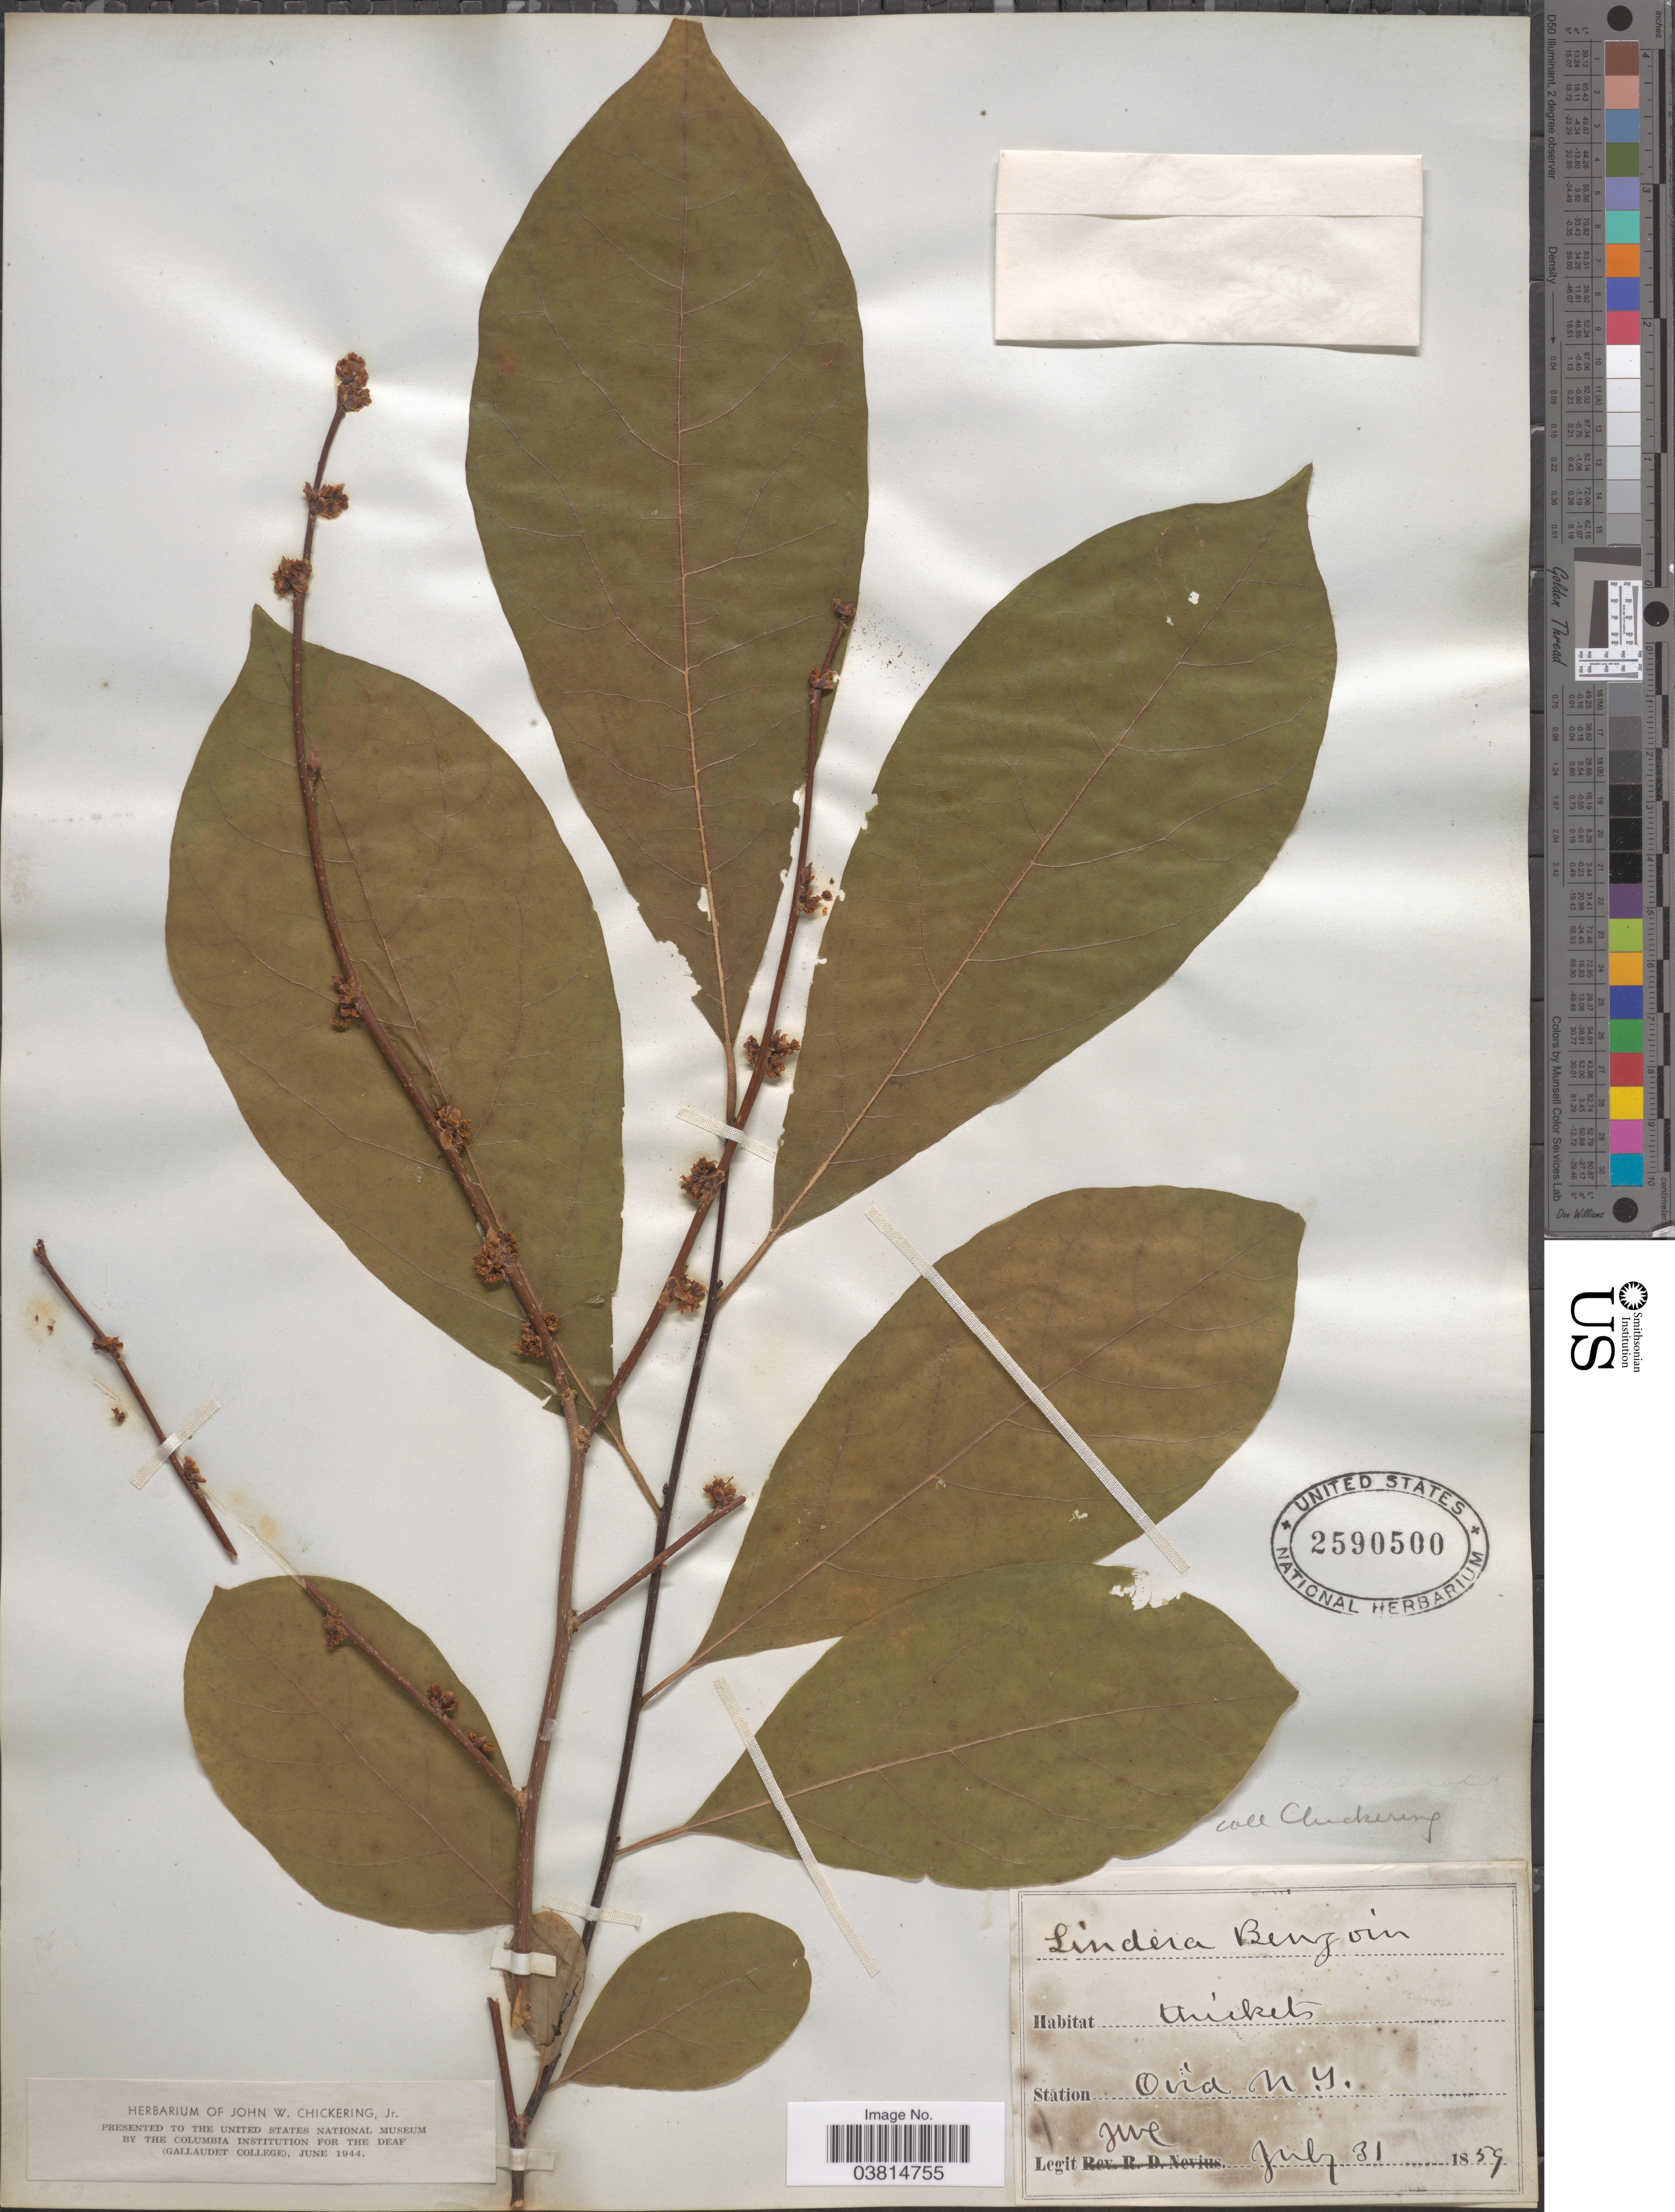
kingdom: Plantae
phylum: Tracheophyta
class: Magnoliopsida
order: Laurales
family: Lauraceae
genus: Lindera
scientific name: Lindera benzoin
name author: (L.) Blume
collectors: J. Chickering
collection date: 1859-07-31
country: United States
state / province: New York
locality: Station Ovid.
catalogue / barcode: US 2590500